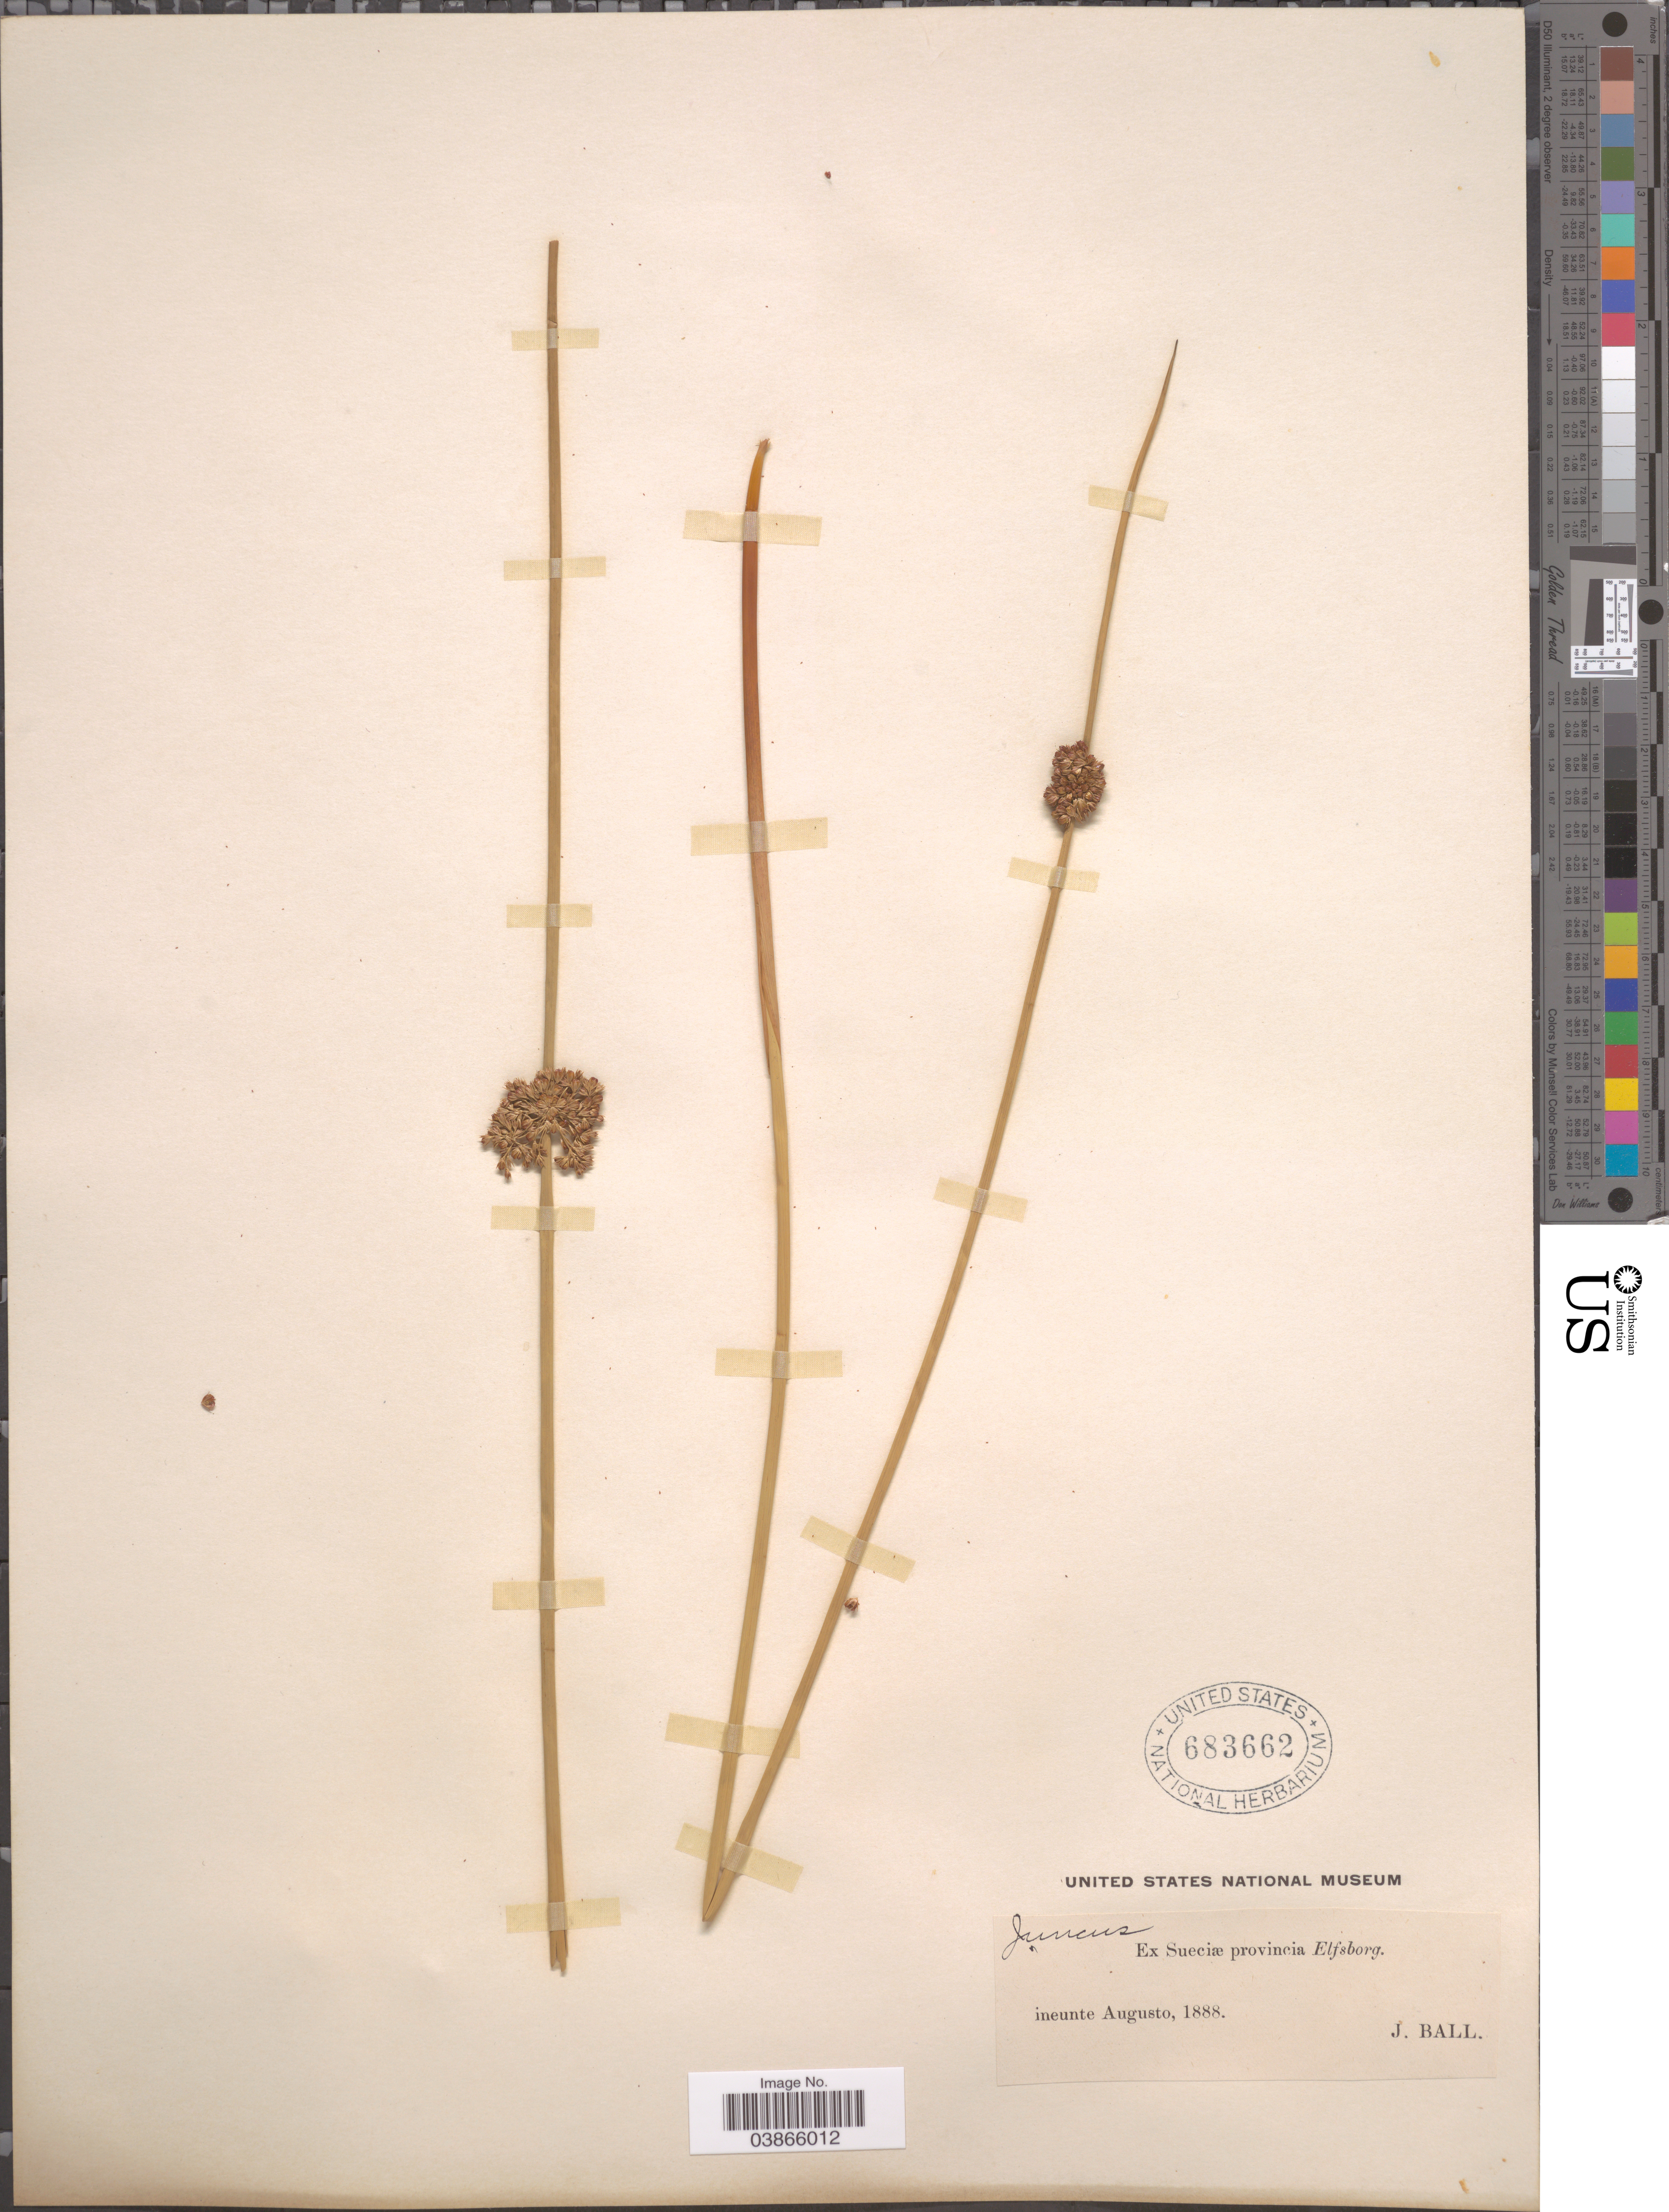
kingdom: Plantae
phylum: Tracheophyta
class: Liliopsida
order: Poales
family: Juncaceae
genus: Juncus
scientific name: Juncus sp.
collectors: J. Ball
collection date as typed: ineunte Augusto, 1888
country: Sweden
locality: Ex Sueciæ provincia Elfsborg.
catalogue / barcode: US 683662